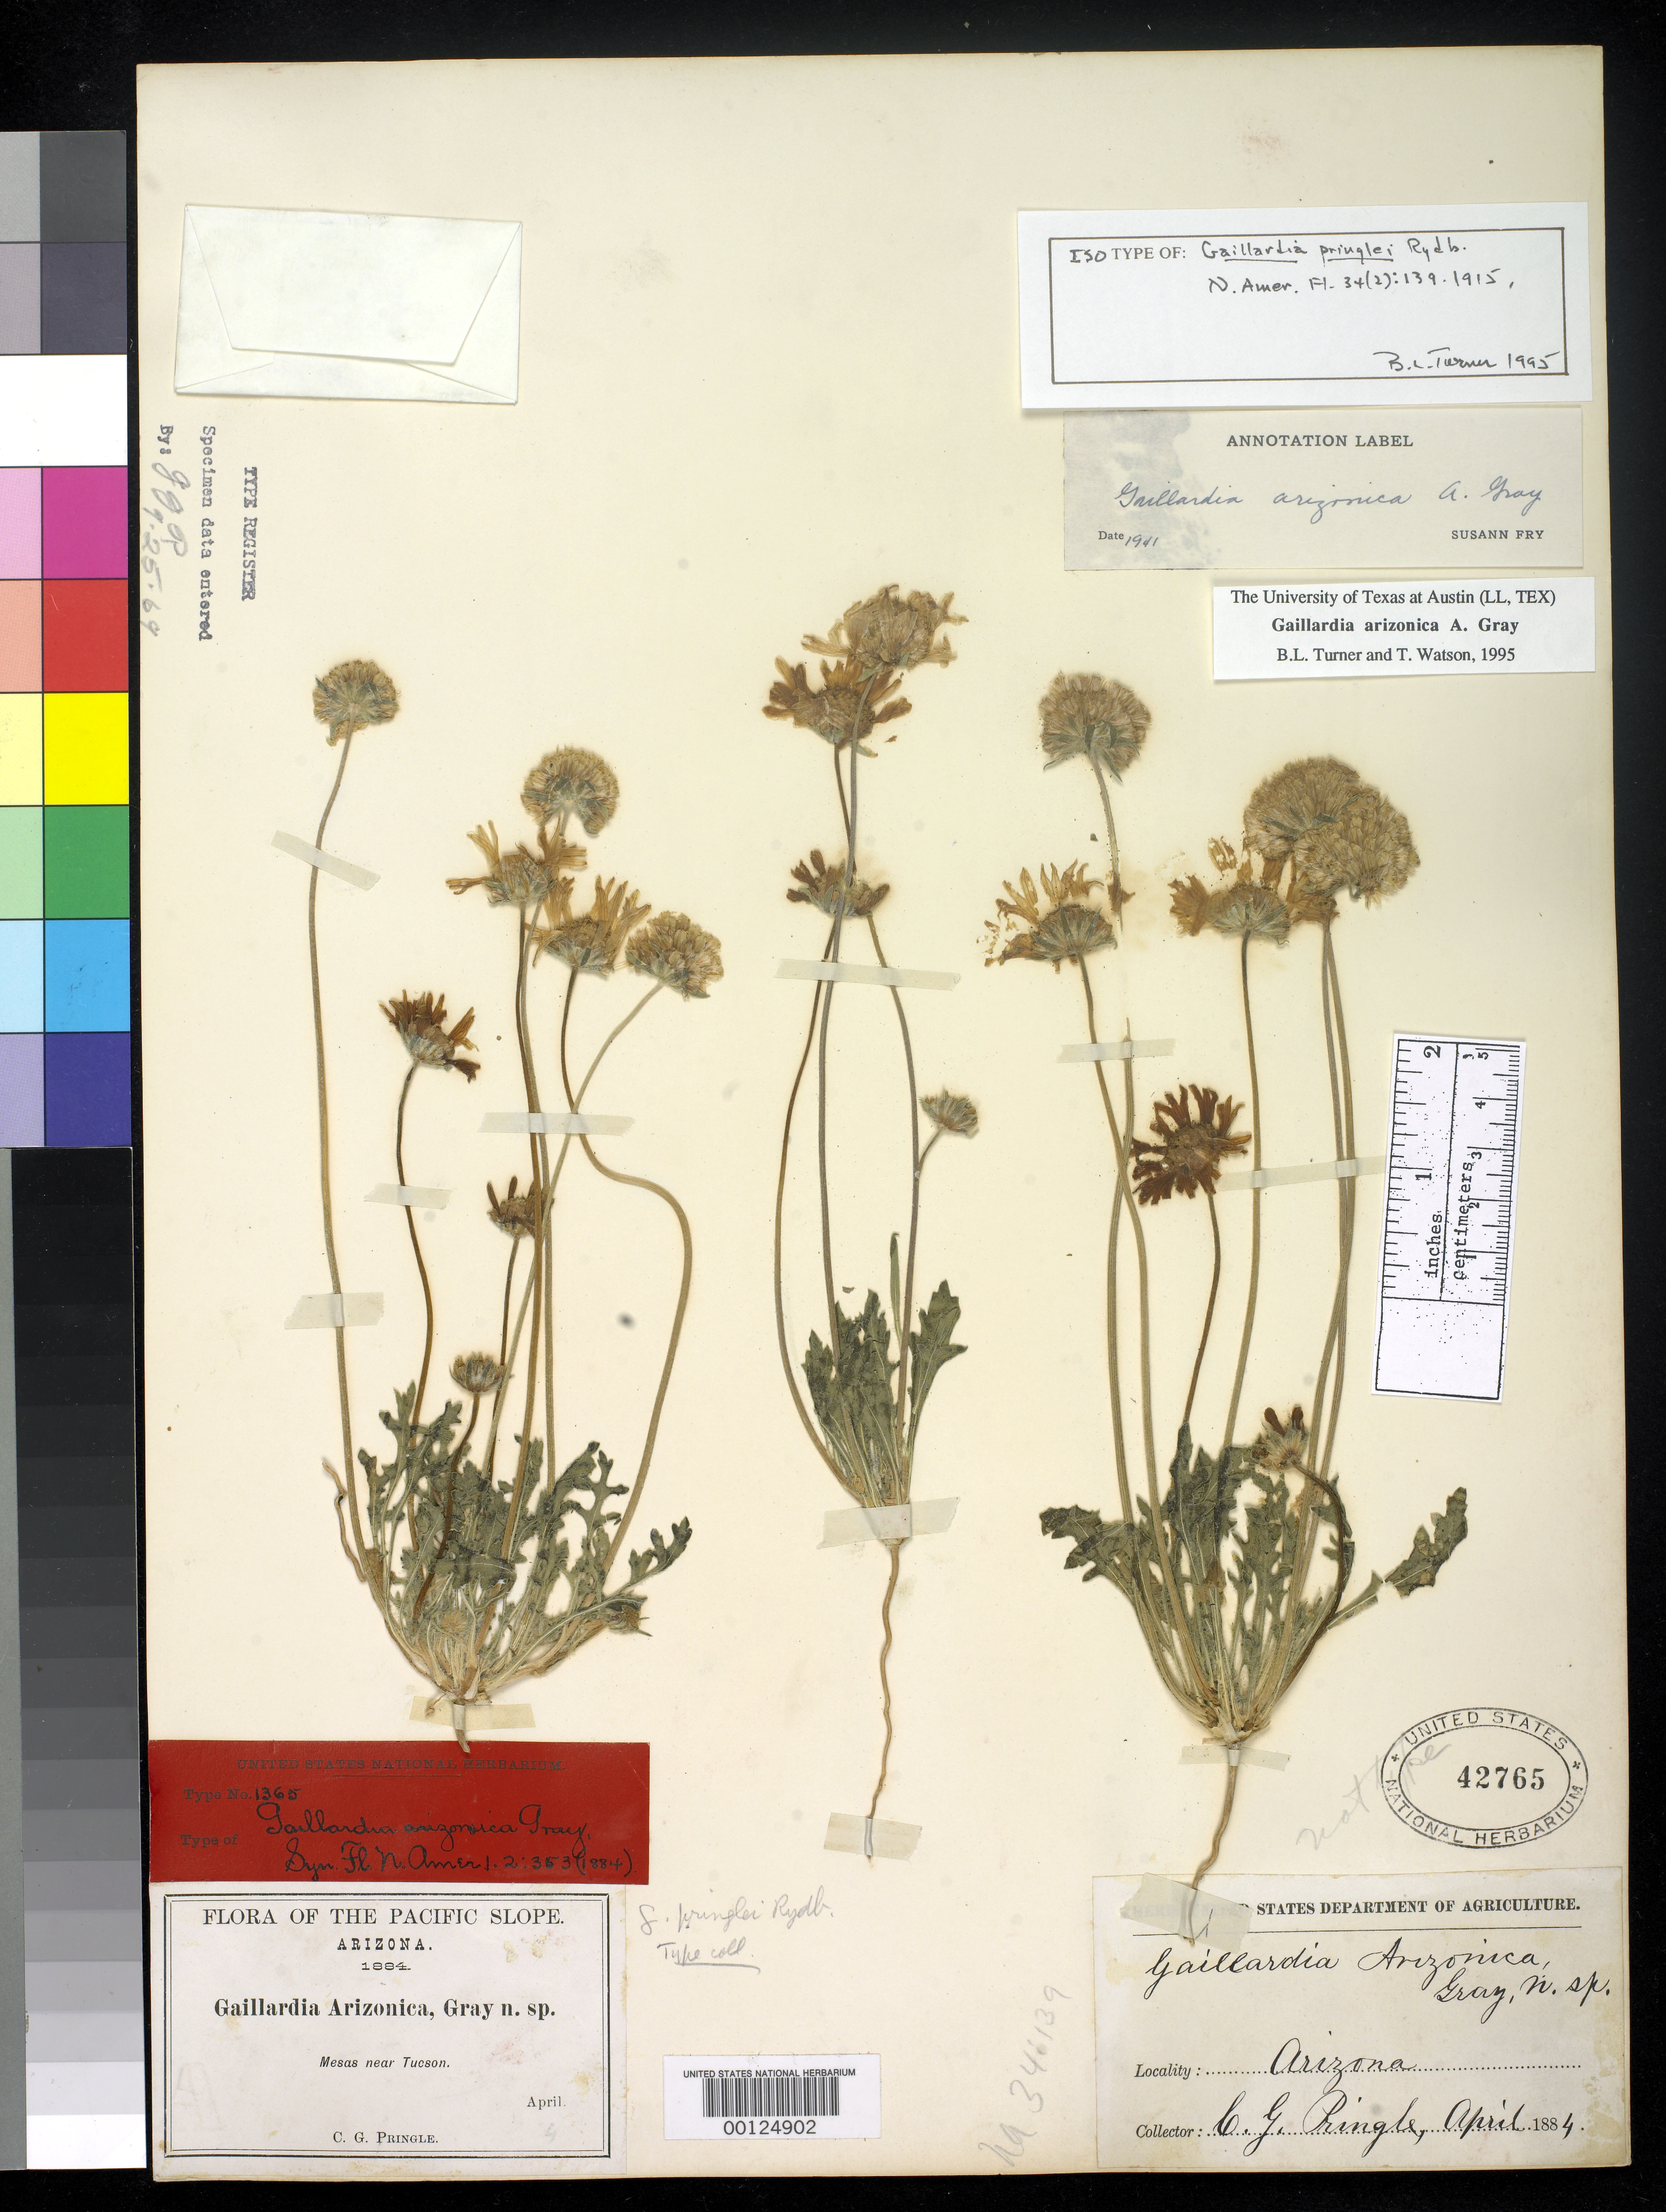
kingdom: Plantae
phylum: Tracheophyta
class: Magnoliopsida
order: Asterales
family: Asteraceae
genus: Gaillardia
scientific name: Gaillardia arizonica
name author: A. Gray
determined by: Turner, B. L.; Watson, T.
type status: Syntype; Isotype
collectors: C. G. Pringle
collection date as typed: Apr 1884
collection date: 1884-04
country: United States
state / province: Arizona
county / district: Pima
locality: Mesas near Tucson.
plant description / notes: Lectotype is Palmer 137 (GH) acc. to Tropicos. [Rydberg, "Beaver Dam, Arizona"]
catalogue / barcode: US 42765